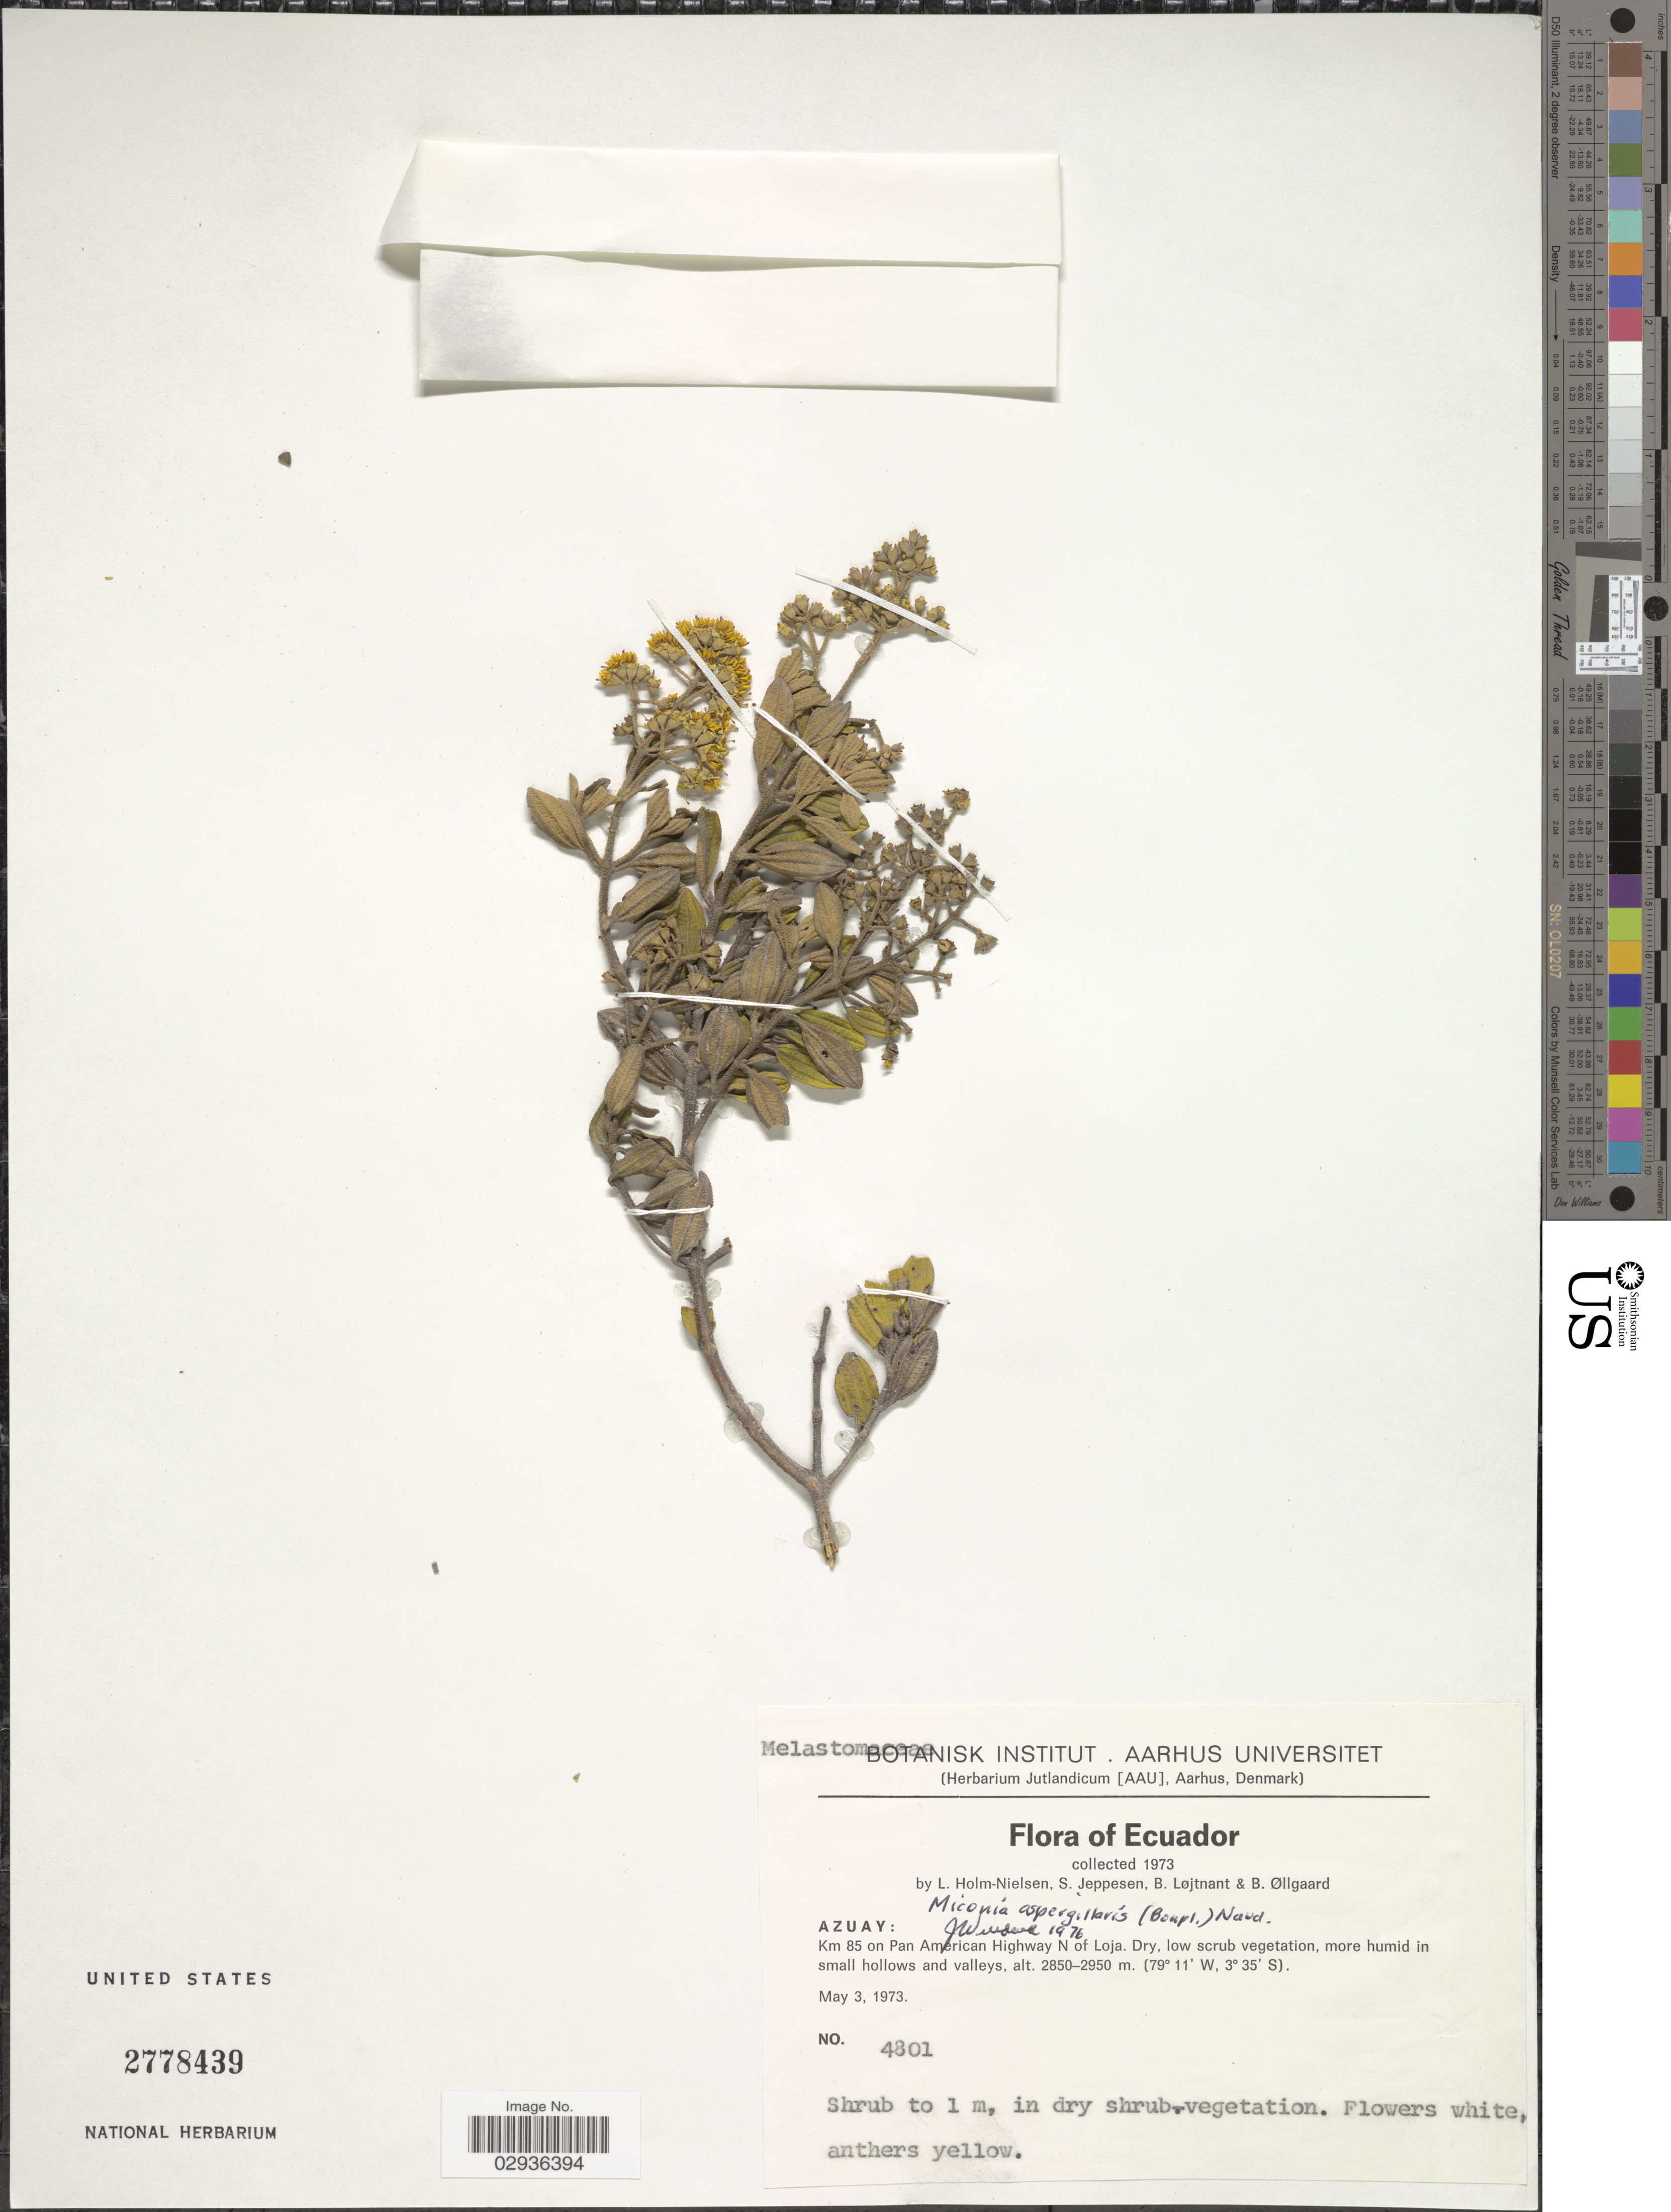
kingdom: Plantae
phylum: Tracheophyta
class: Magnoliopsida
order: Myrtales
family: Melastomataceae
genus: Miconia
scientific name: Miconia aspergillaris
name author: (Bonpl.) Naudin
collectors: L. Holm-Nielsen, S. Jeppesen, B. Löjtnant & B. Øllgaard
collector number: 4801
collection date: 1973-05-03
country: Ecuador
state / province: Azuay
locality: Km 85 on Pan American Highway N of Loja.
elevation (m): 2850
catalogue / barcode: US 2778439